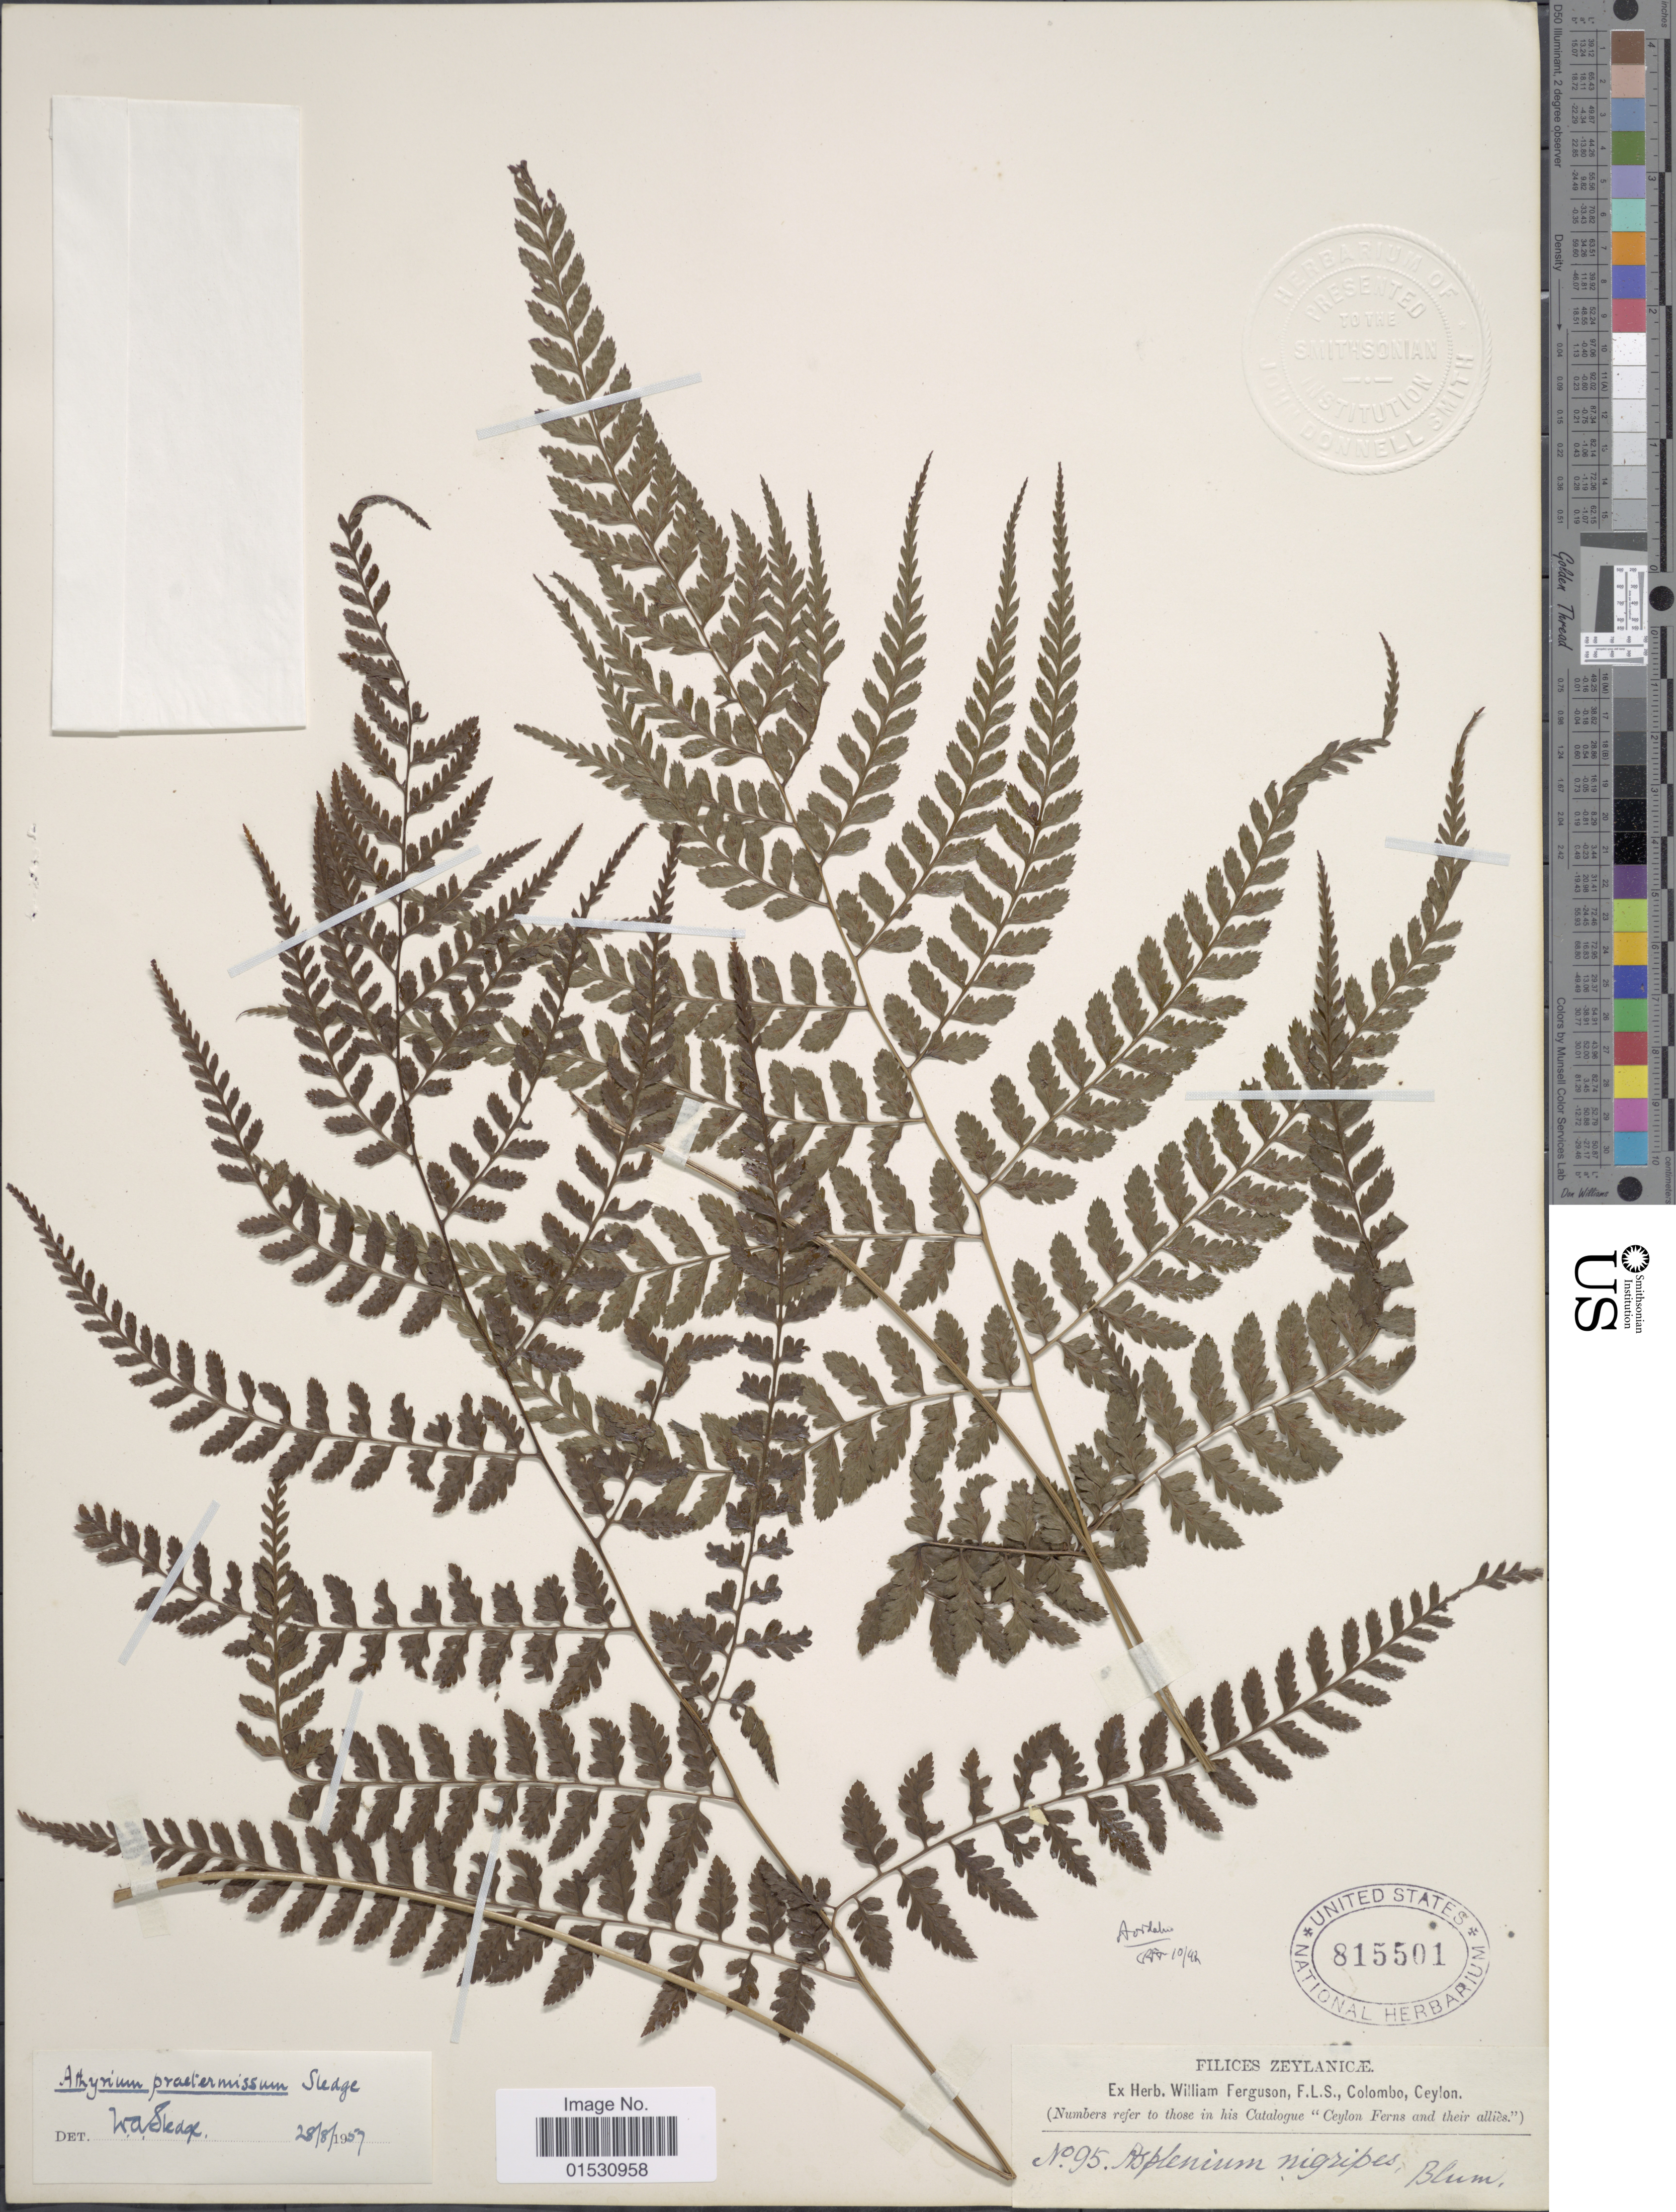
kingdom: Plantae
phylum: Tracheophyta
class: Polypodiopsida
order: Polypodiales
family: Athyriaceae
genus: Athyrium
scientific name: Athyrium praetermissum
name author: Sledge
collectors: ex herb. W. Ferguson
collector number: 95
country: Sri Lanka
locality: Filices Zeylanicae.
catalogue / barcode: US 815501